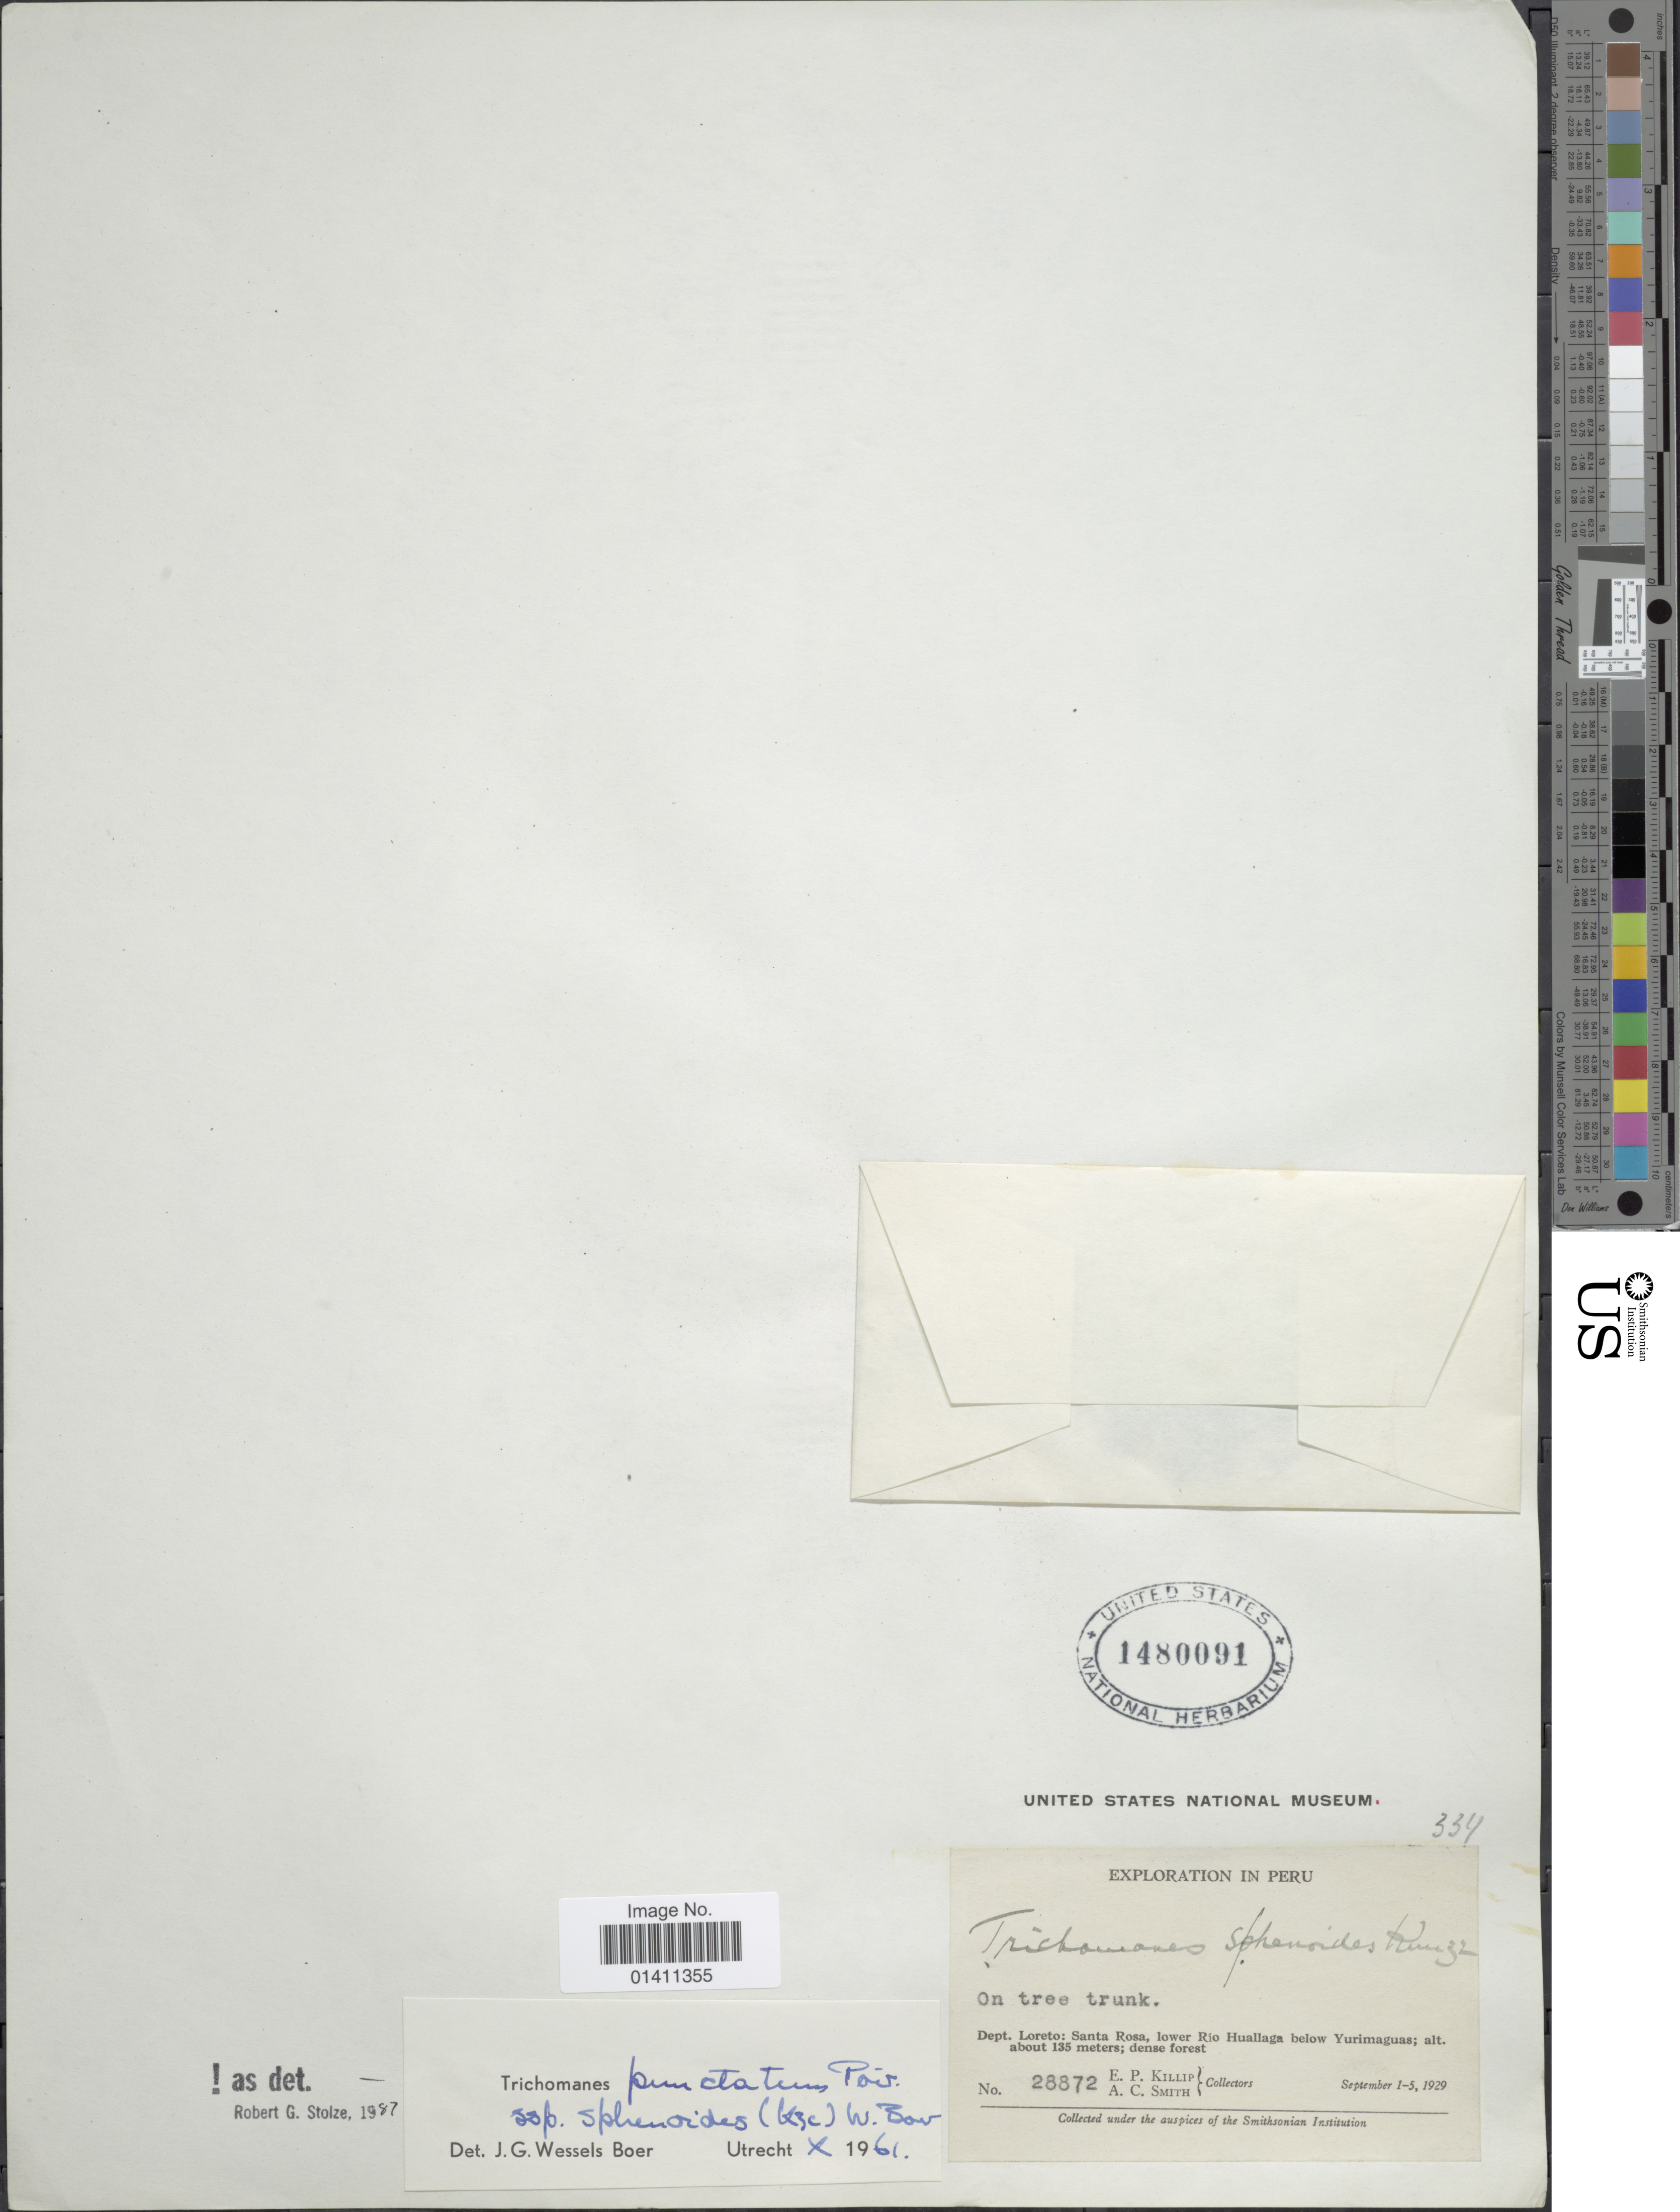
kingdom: Plantae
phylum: Tracheophyta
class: Polypodiopsida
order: Hymenophyllales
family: Hymenophyllaceae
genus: Didymoglossum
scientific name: Didymoglossum punctatum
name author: (Poir.) Desv.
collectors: E. P. Killip & A. C. Smith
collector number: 28872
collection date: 1929-09-01/1929-09-05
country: Peru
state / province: Loreto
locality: Santa Rosa, lower Rio Huallaga below Yurimaguas.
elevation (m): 135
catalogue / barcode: US 1480091